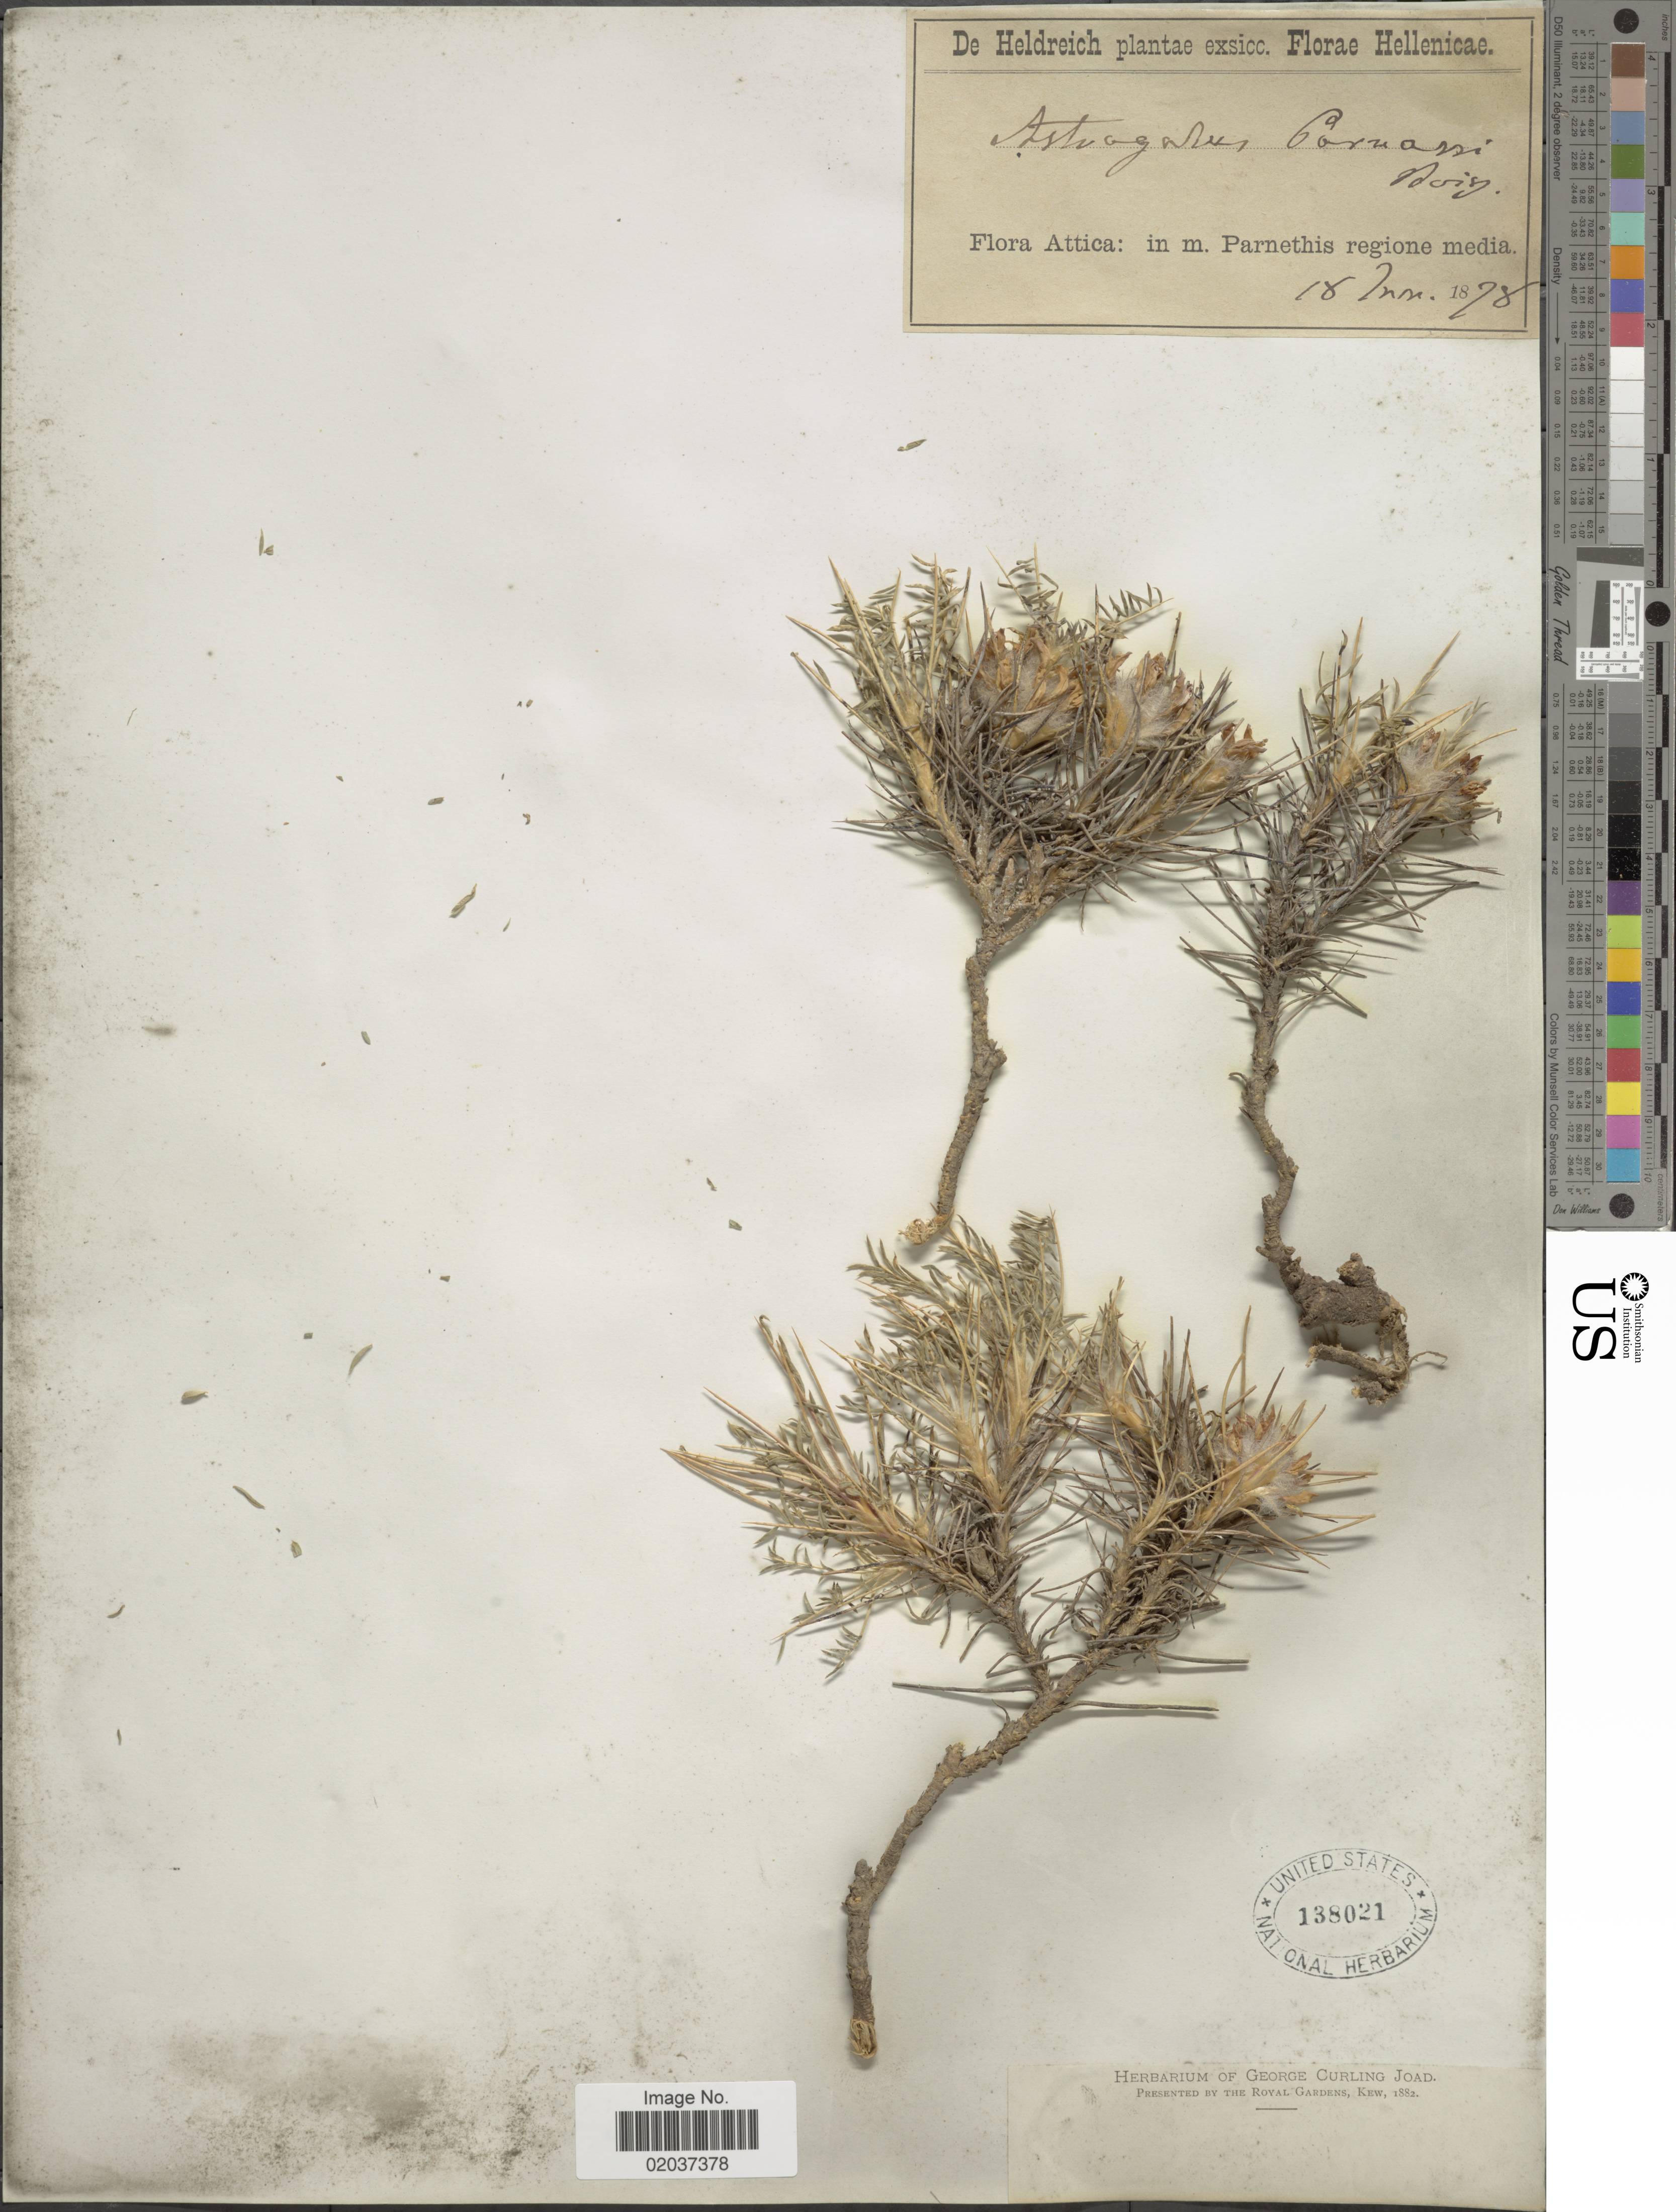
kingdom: Plantae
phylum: Tracheophyta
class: Magnoliopsida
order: Fabales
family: Fabaceae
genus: Astragalus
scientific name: Astragalus parnassi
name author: Boiss.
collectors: -. De Heldreich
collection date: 1878-05-18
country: Greece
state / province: Attica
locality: AtticaL in m. Parnethis regione media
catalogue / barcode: US 138021